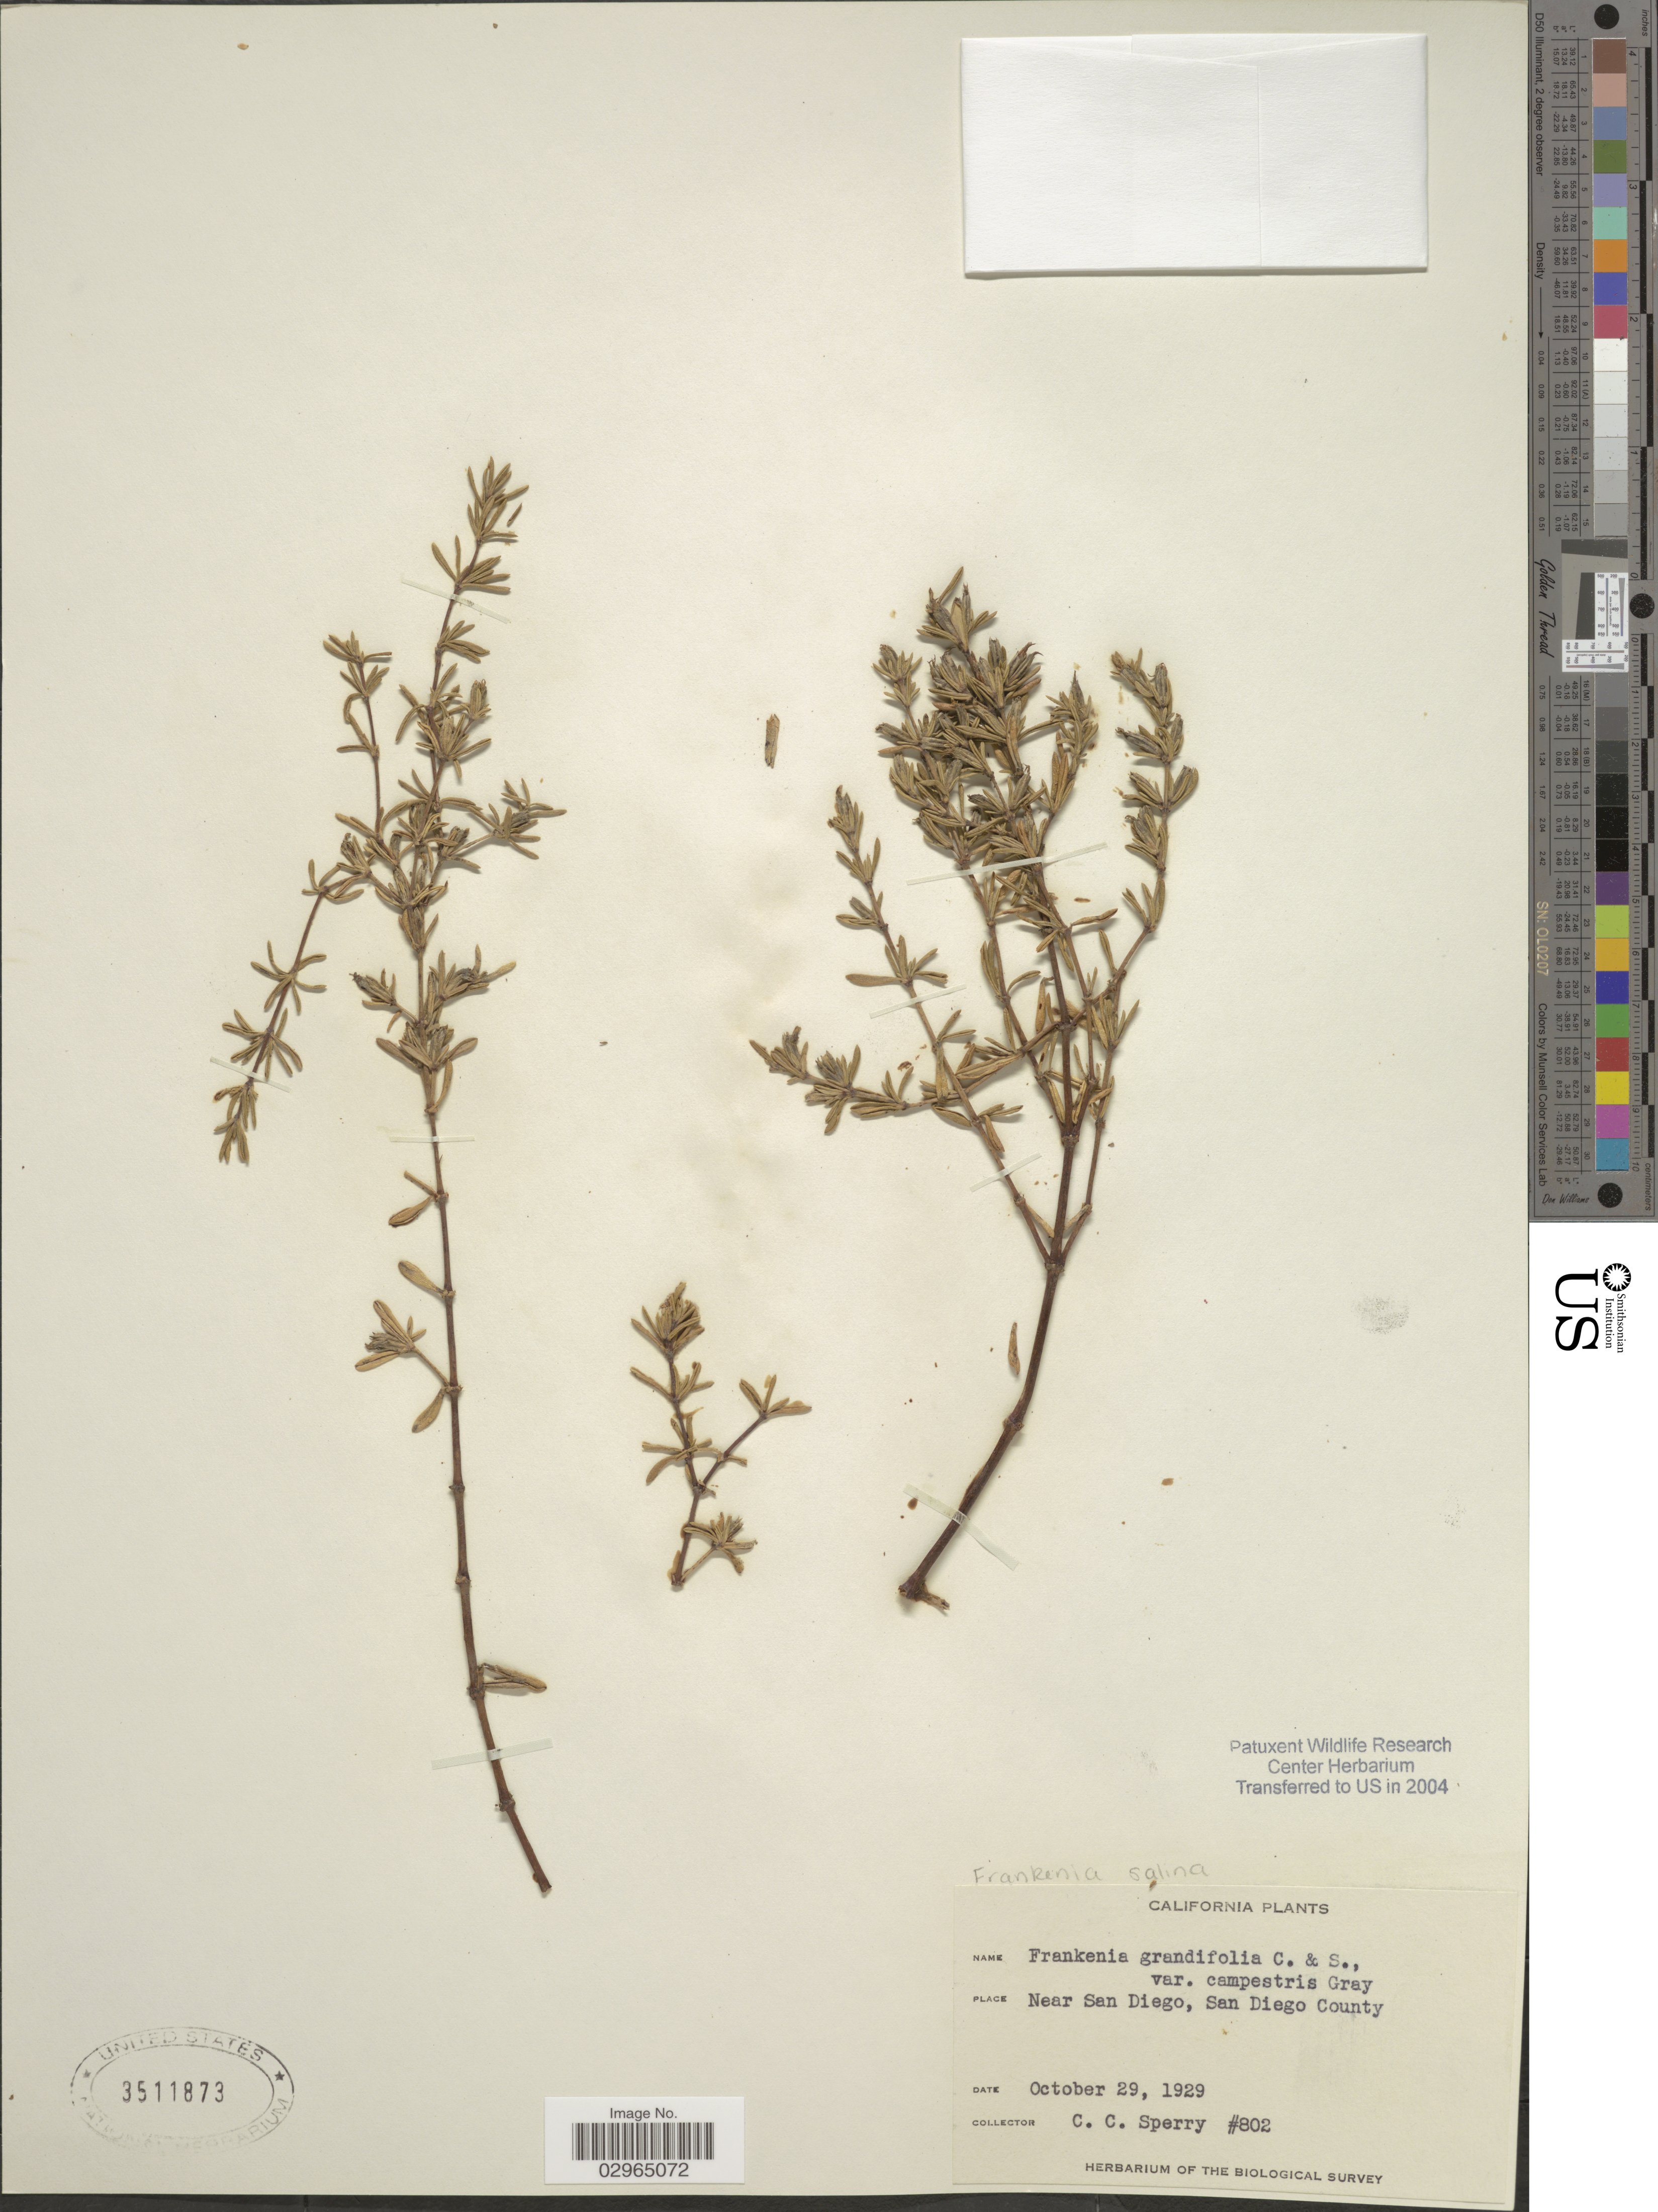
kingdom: Plantae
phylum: Tracheophyta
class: Magnoliopsida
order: Caryophyllales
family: Frankeniaceae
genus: Frankenia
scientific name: Frankenia salina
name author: (Molina) I.M. Johnst.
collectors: C. C. Sperry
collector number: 802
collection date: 1929-10-29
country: United States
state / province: California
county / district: San Diego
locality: Near San Diego, San Diego County.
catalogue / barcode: US 3511873